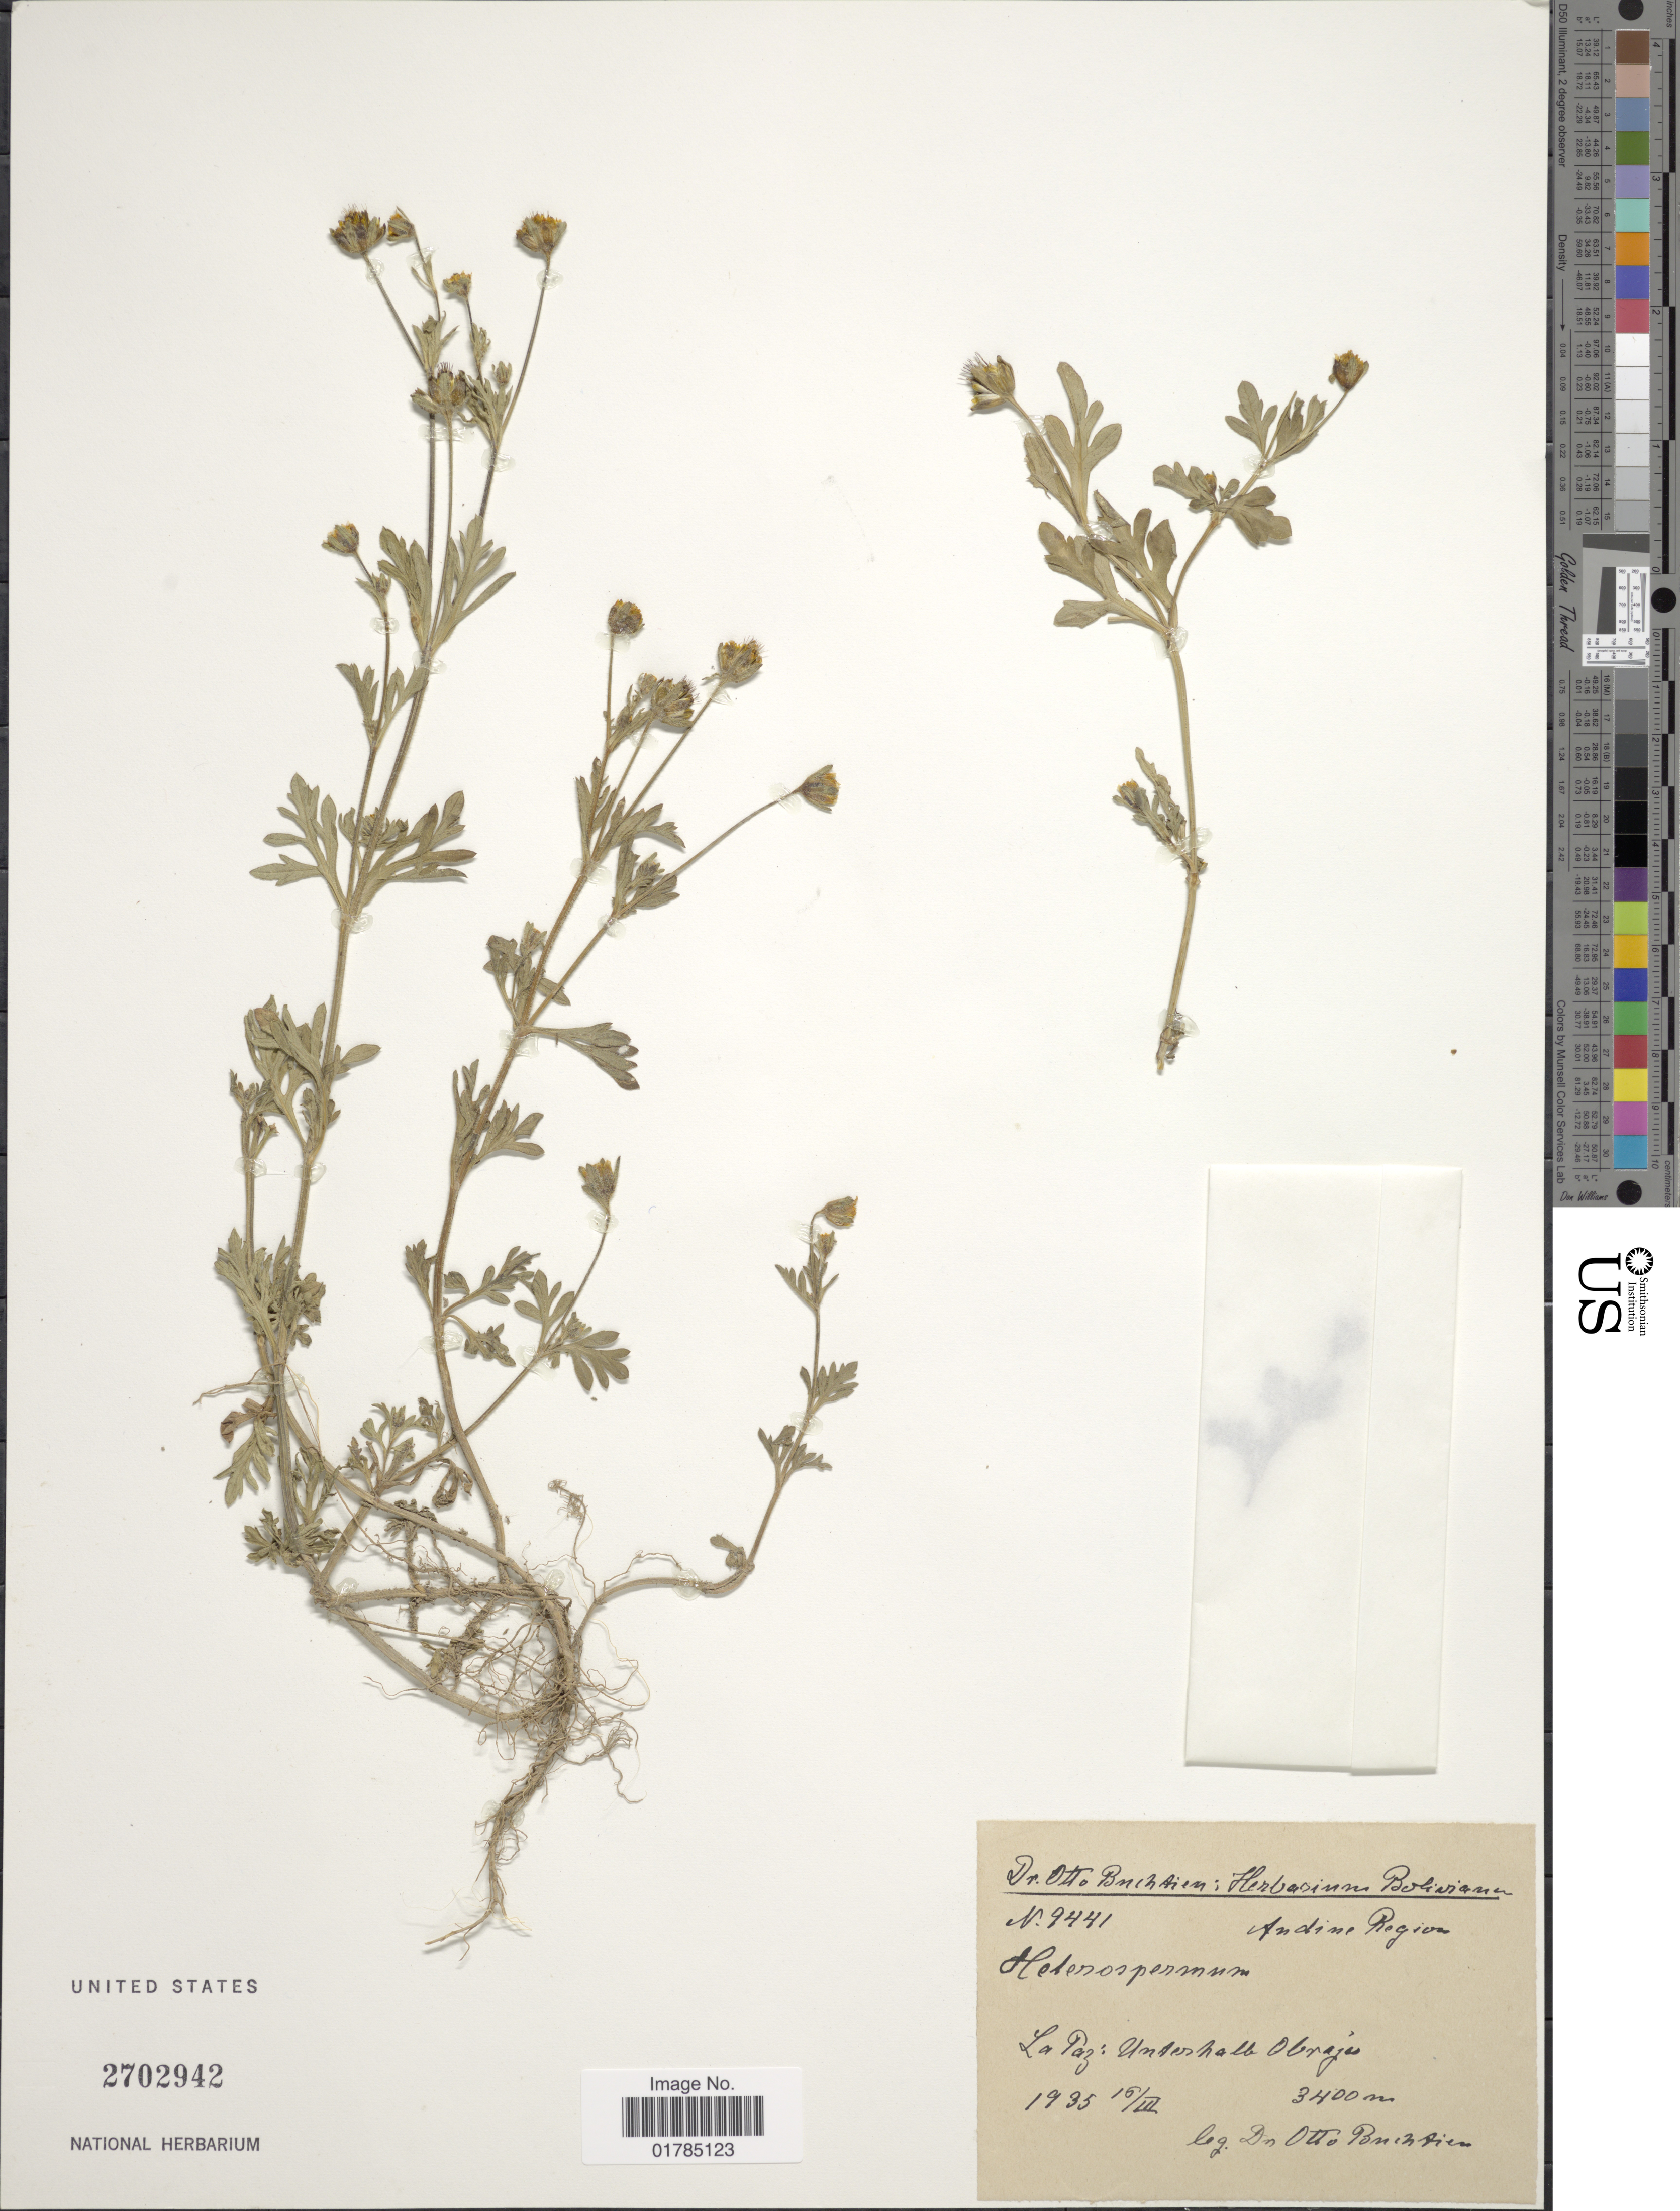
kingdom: Plantae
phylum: Tracheophyta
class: Magnoliopsida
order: Asterales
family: Asteraceae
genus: Heterosperma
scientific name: Heterosperma diversifolium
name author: Kunth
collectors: O. Buchtien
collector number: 9441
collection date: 1935-03-16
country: Bolivia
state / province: La Paz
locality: Andine Region, Unterhalb Obraja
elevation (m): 2400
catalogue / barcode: US 2702942